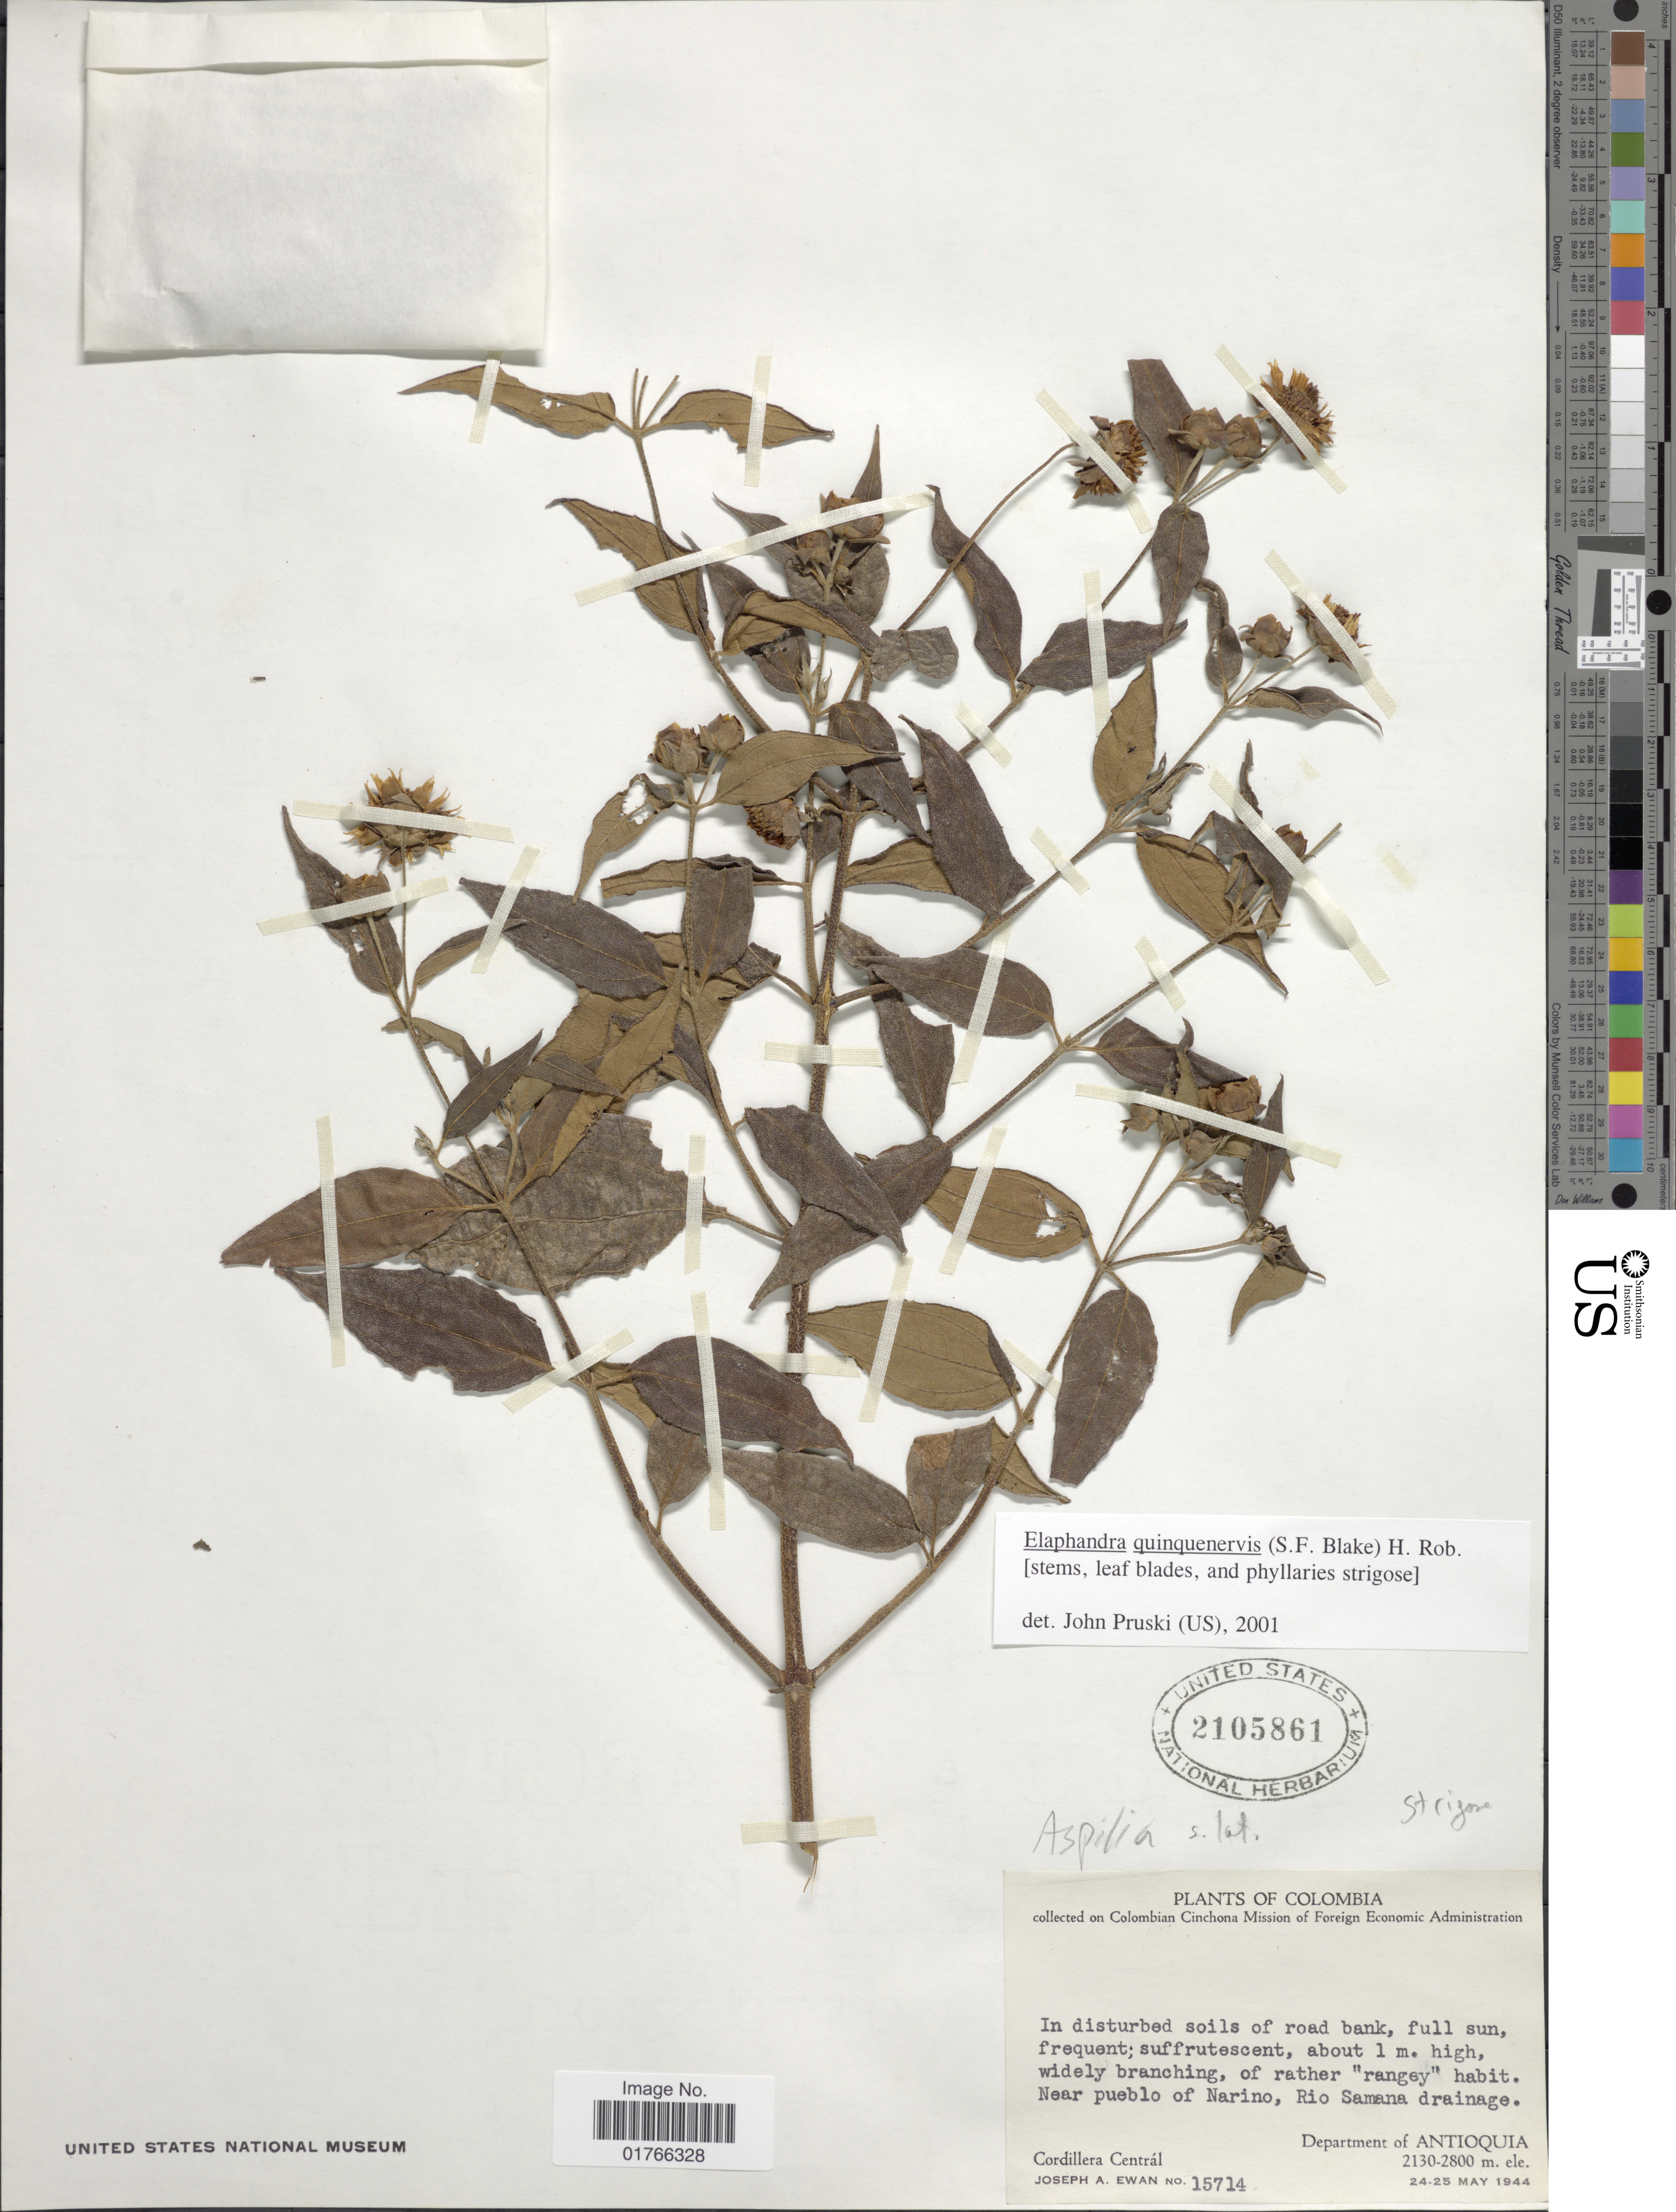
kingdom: Plantae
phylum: Tracheophyta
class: Magnoliopsida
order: Asterales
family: Asteraceae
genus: Elaphandra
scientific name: Elaphandra quinquenervis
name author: (S.F. Blake) H. Rob.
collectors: J. A. Ewan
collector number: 15714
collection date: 1944-05-24/1944-05-25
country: Colombia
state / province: Antioquia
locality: Near pueblo of Narino, Rio Samana drainage, Cordillera Central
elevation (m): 2130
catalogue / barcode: US 2105861